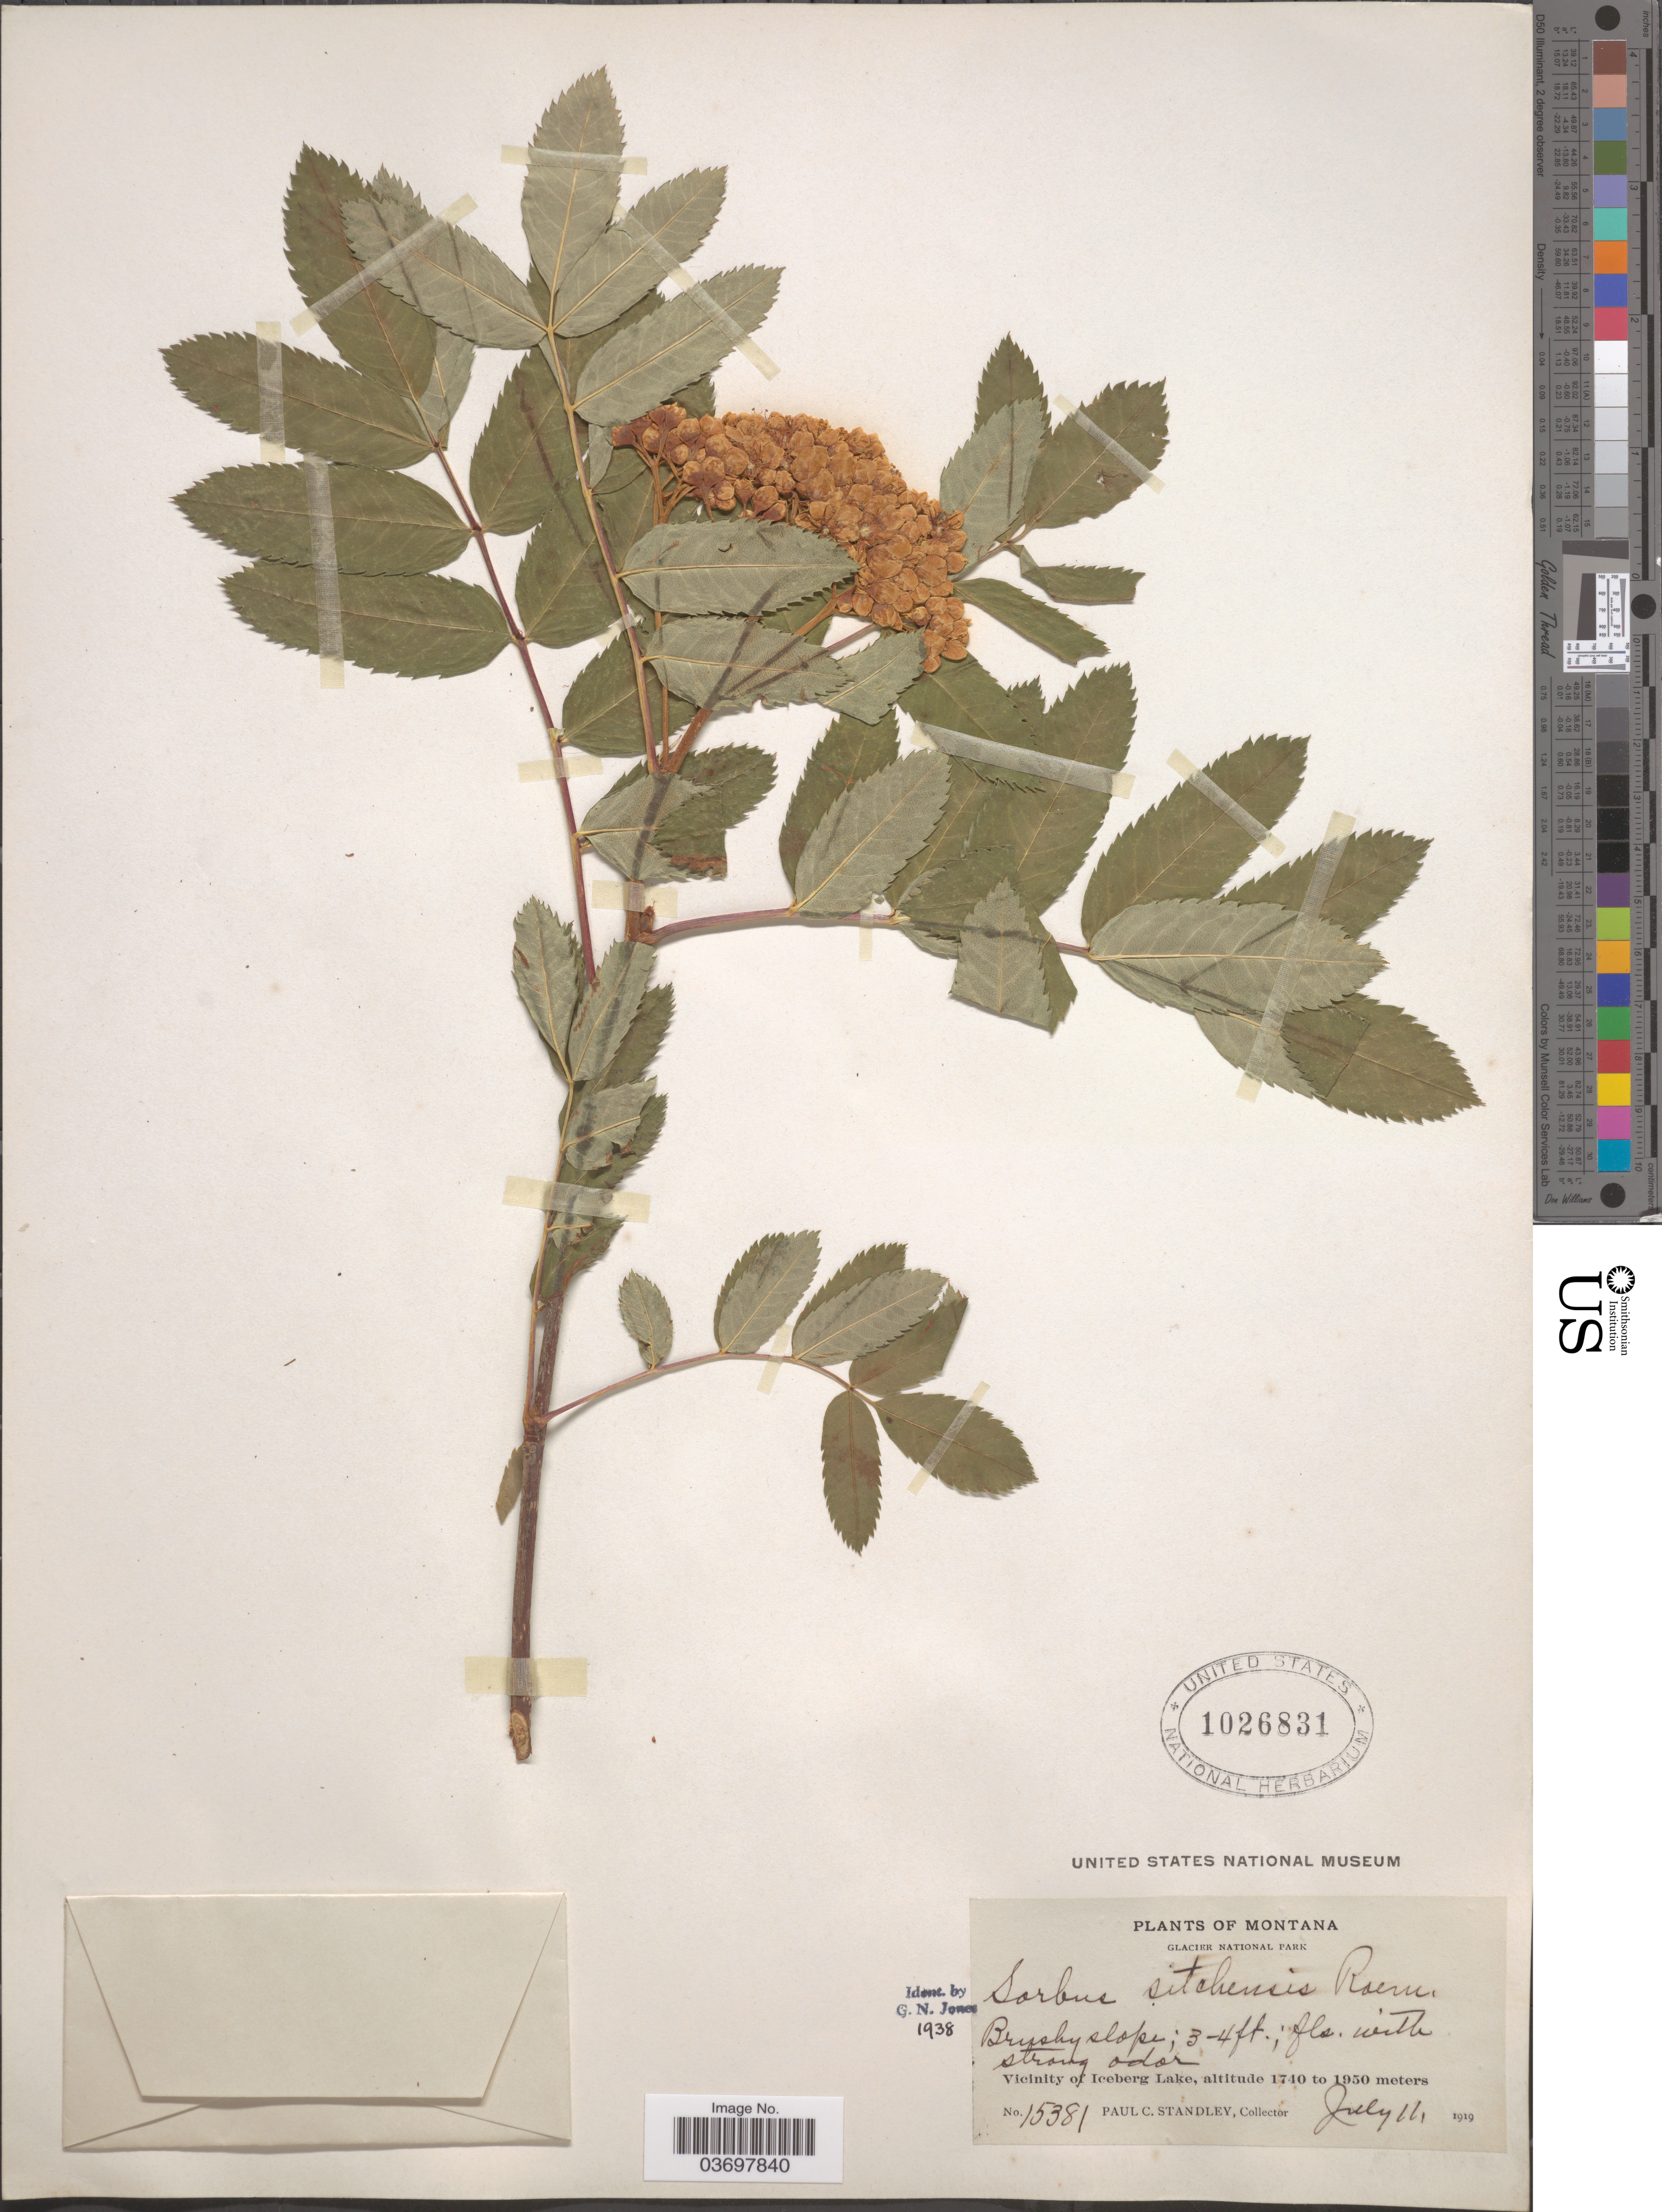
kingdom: Plantae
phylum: Tracheophyta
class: Magnoliopsida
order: Rosales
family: Rosaceae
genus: Sorbus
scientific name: Sorbus sitchensis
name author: M. Roem.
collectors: P. C. Standley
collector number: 15381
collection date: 1919-07-11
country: United States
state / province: Montana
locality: Glacier National Park. Vicinity of Iceberg Lake.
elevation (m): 1740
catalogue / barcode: US 1026831